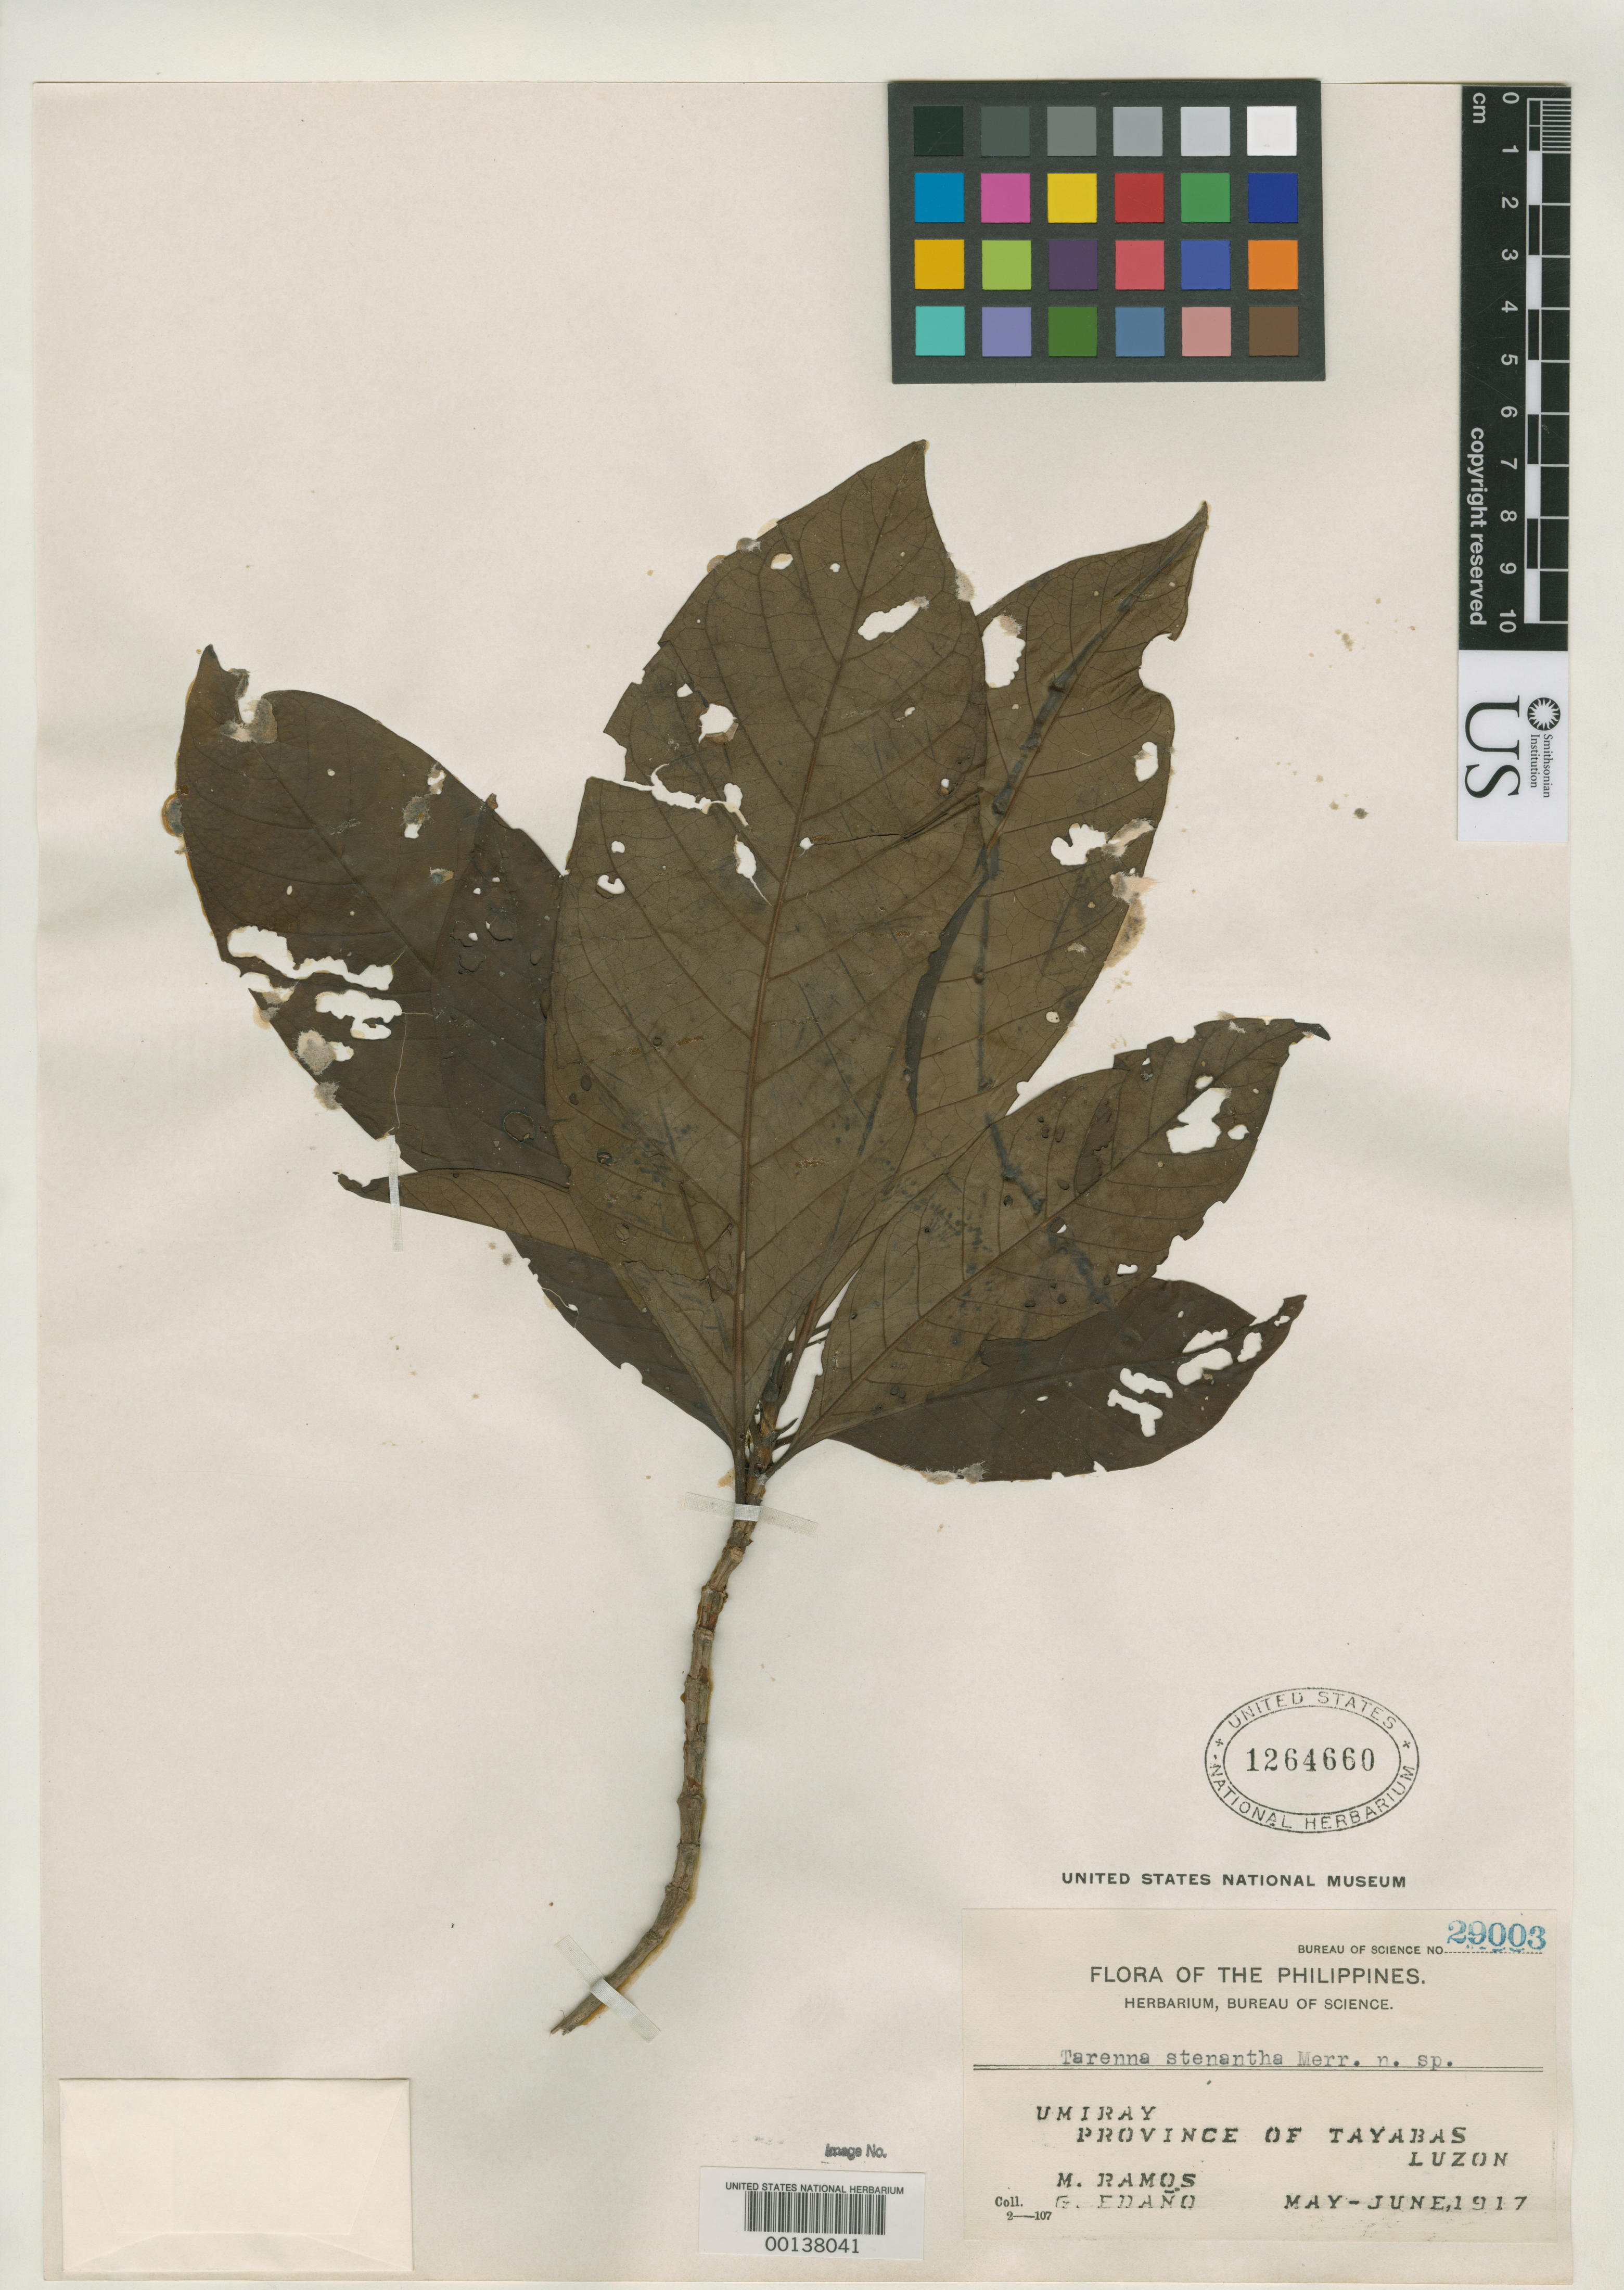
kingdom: Plantae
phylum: Tracheophyta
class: Magnoliopsida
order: Gentianales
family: Rubiaceae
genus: Tarenna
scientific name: Tarenna stenantha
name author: Merr.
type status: Isotype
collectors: M. Ramos & G. E. Edaño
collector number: Bur. Sci. 29003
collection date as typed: May 1917 to -- Jun 1917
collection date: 1917-05/1917-06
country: Philippines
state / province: Calabarzon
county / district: Quezon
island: Luzon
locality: Umiray.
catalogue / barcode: US 1264660